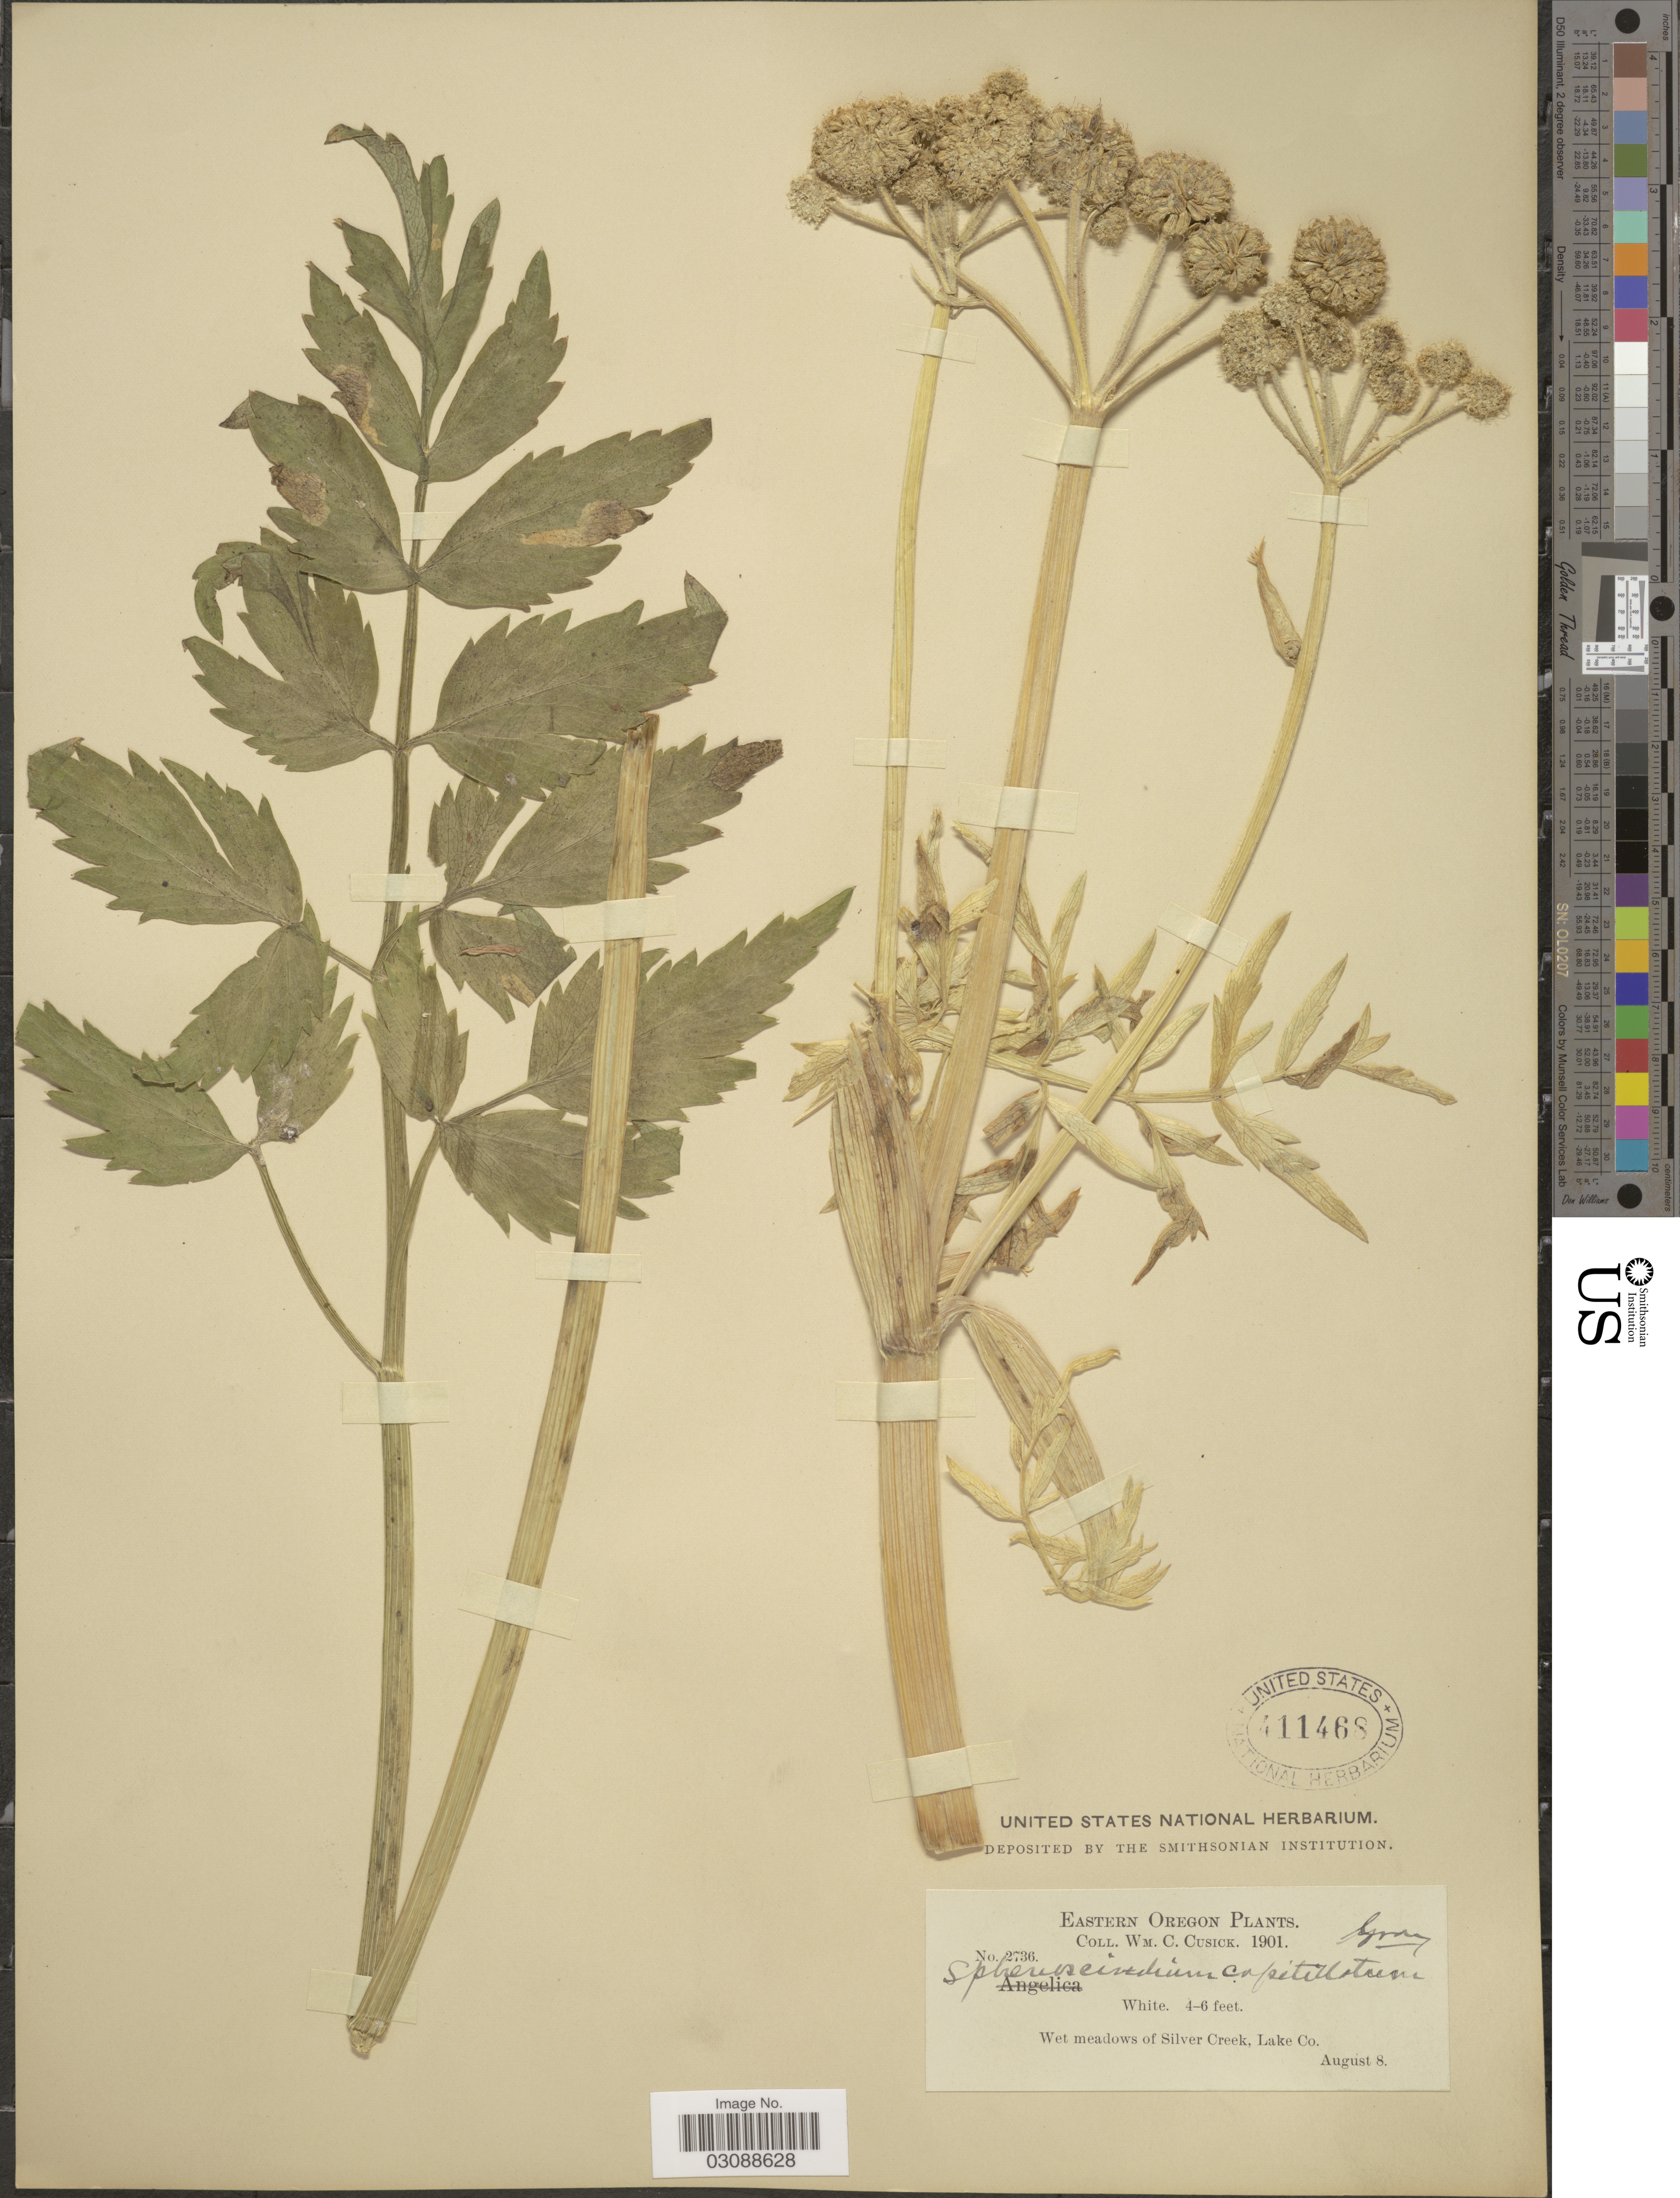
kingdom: Plantae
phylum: Tracheophyta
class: Magnoliopsida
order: Apiales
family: Apiaceae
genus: Sphenosciadium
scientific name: Sphenosciadium capitellatum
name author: A. Gray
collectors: W. C. Cusick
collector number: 2736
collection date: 1901-08-08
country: United States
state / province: Oregon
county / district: Lake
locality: Eastern Oregon. Wet meadows of Silver Creek, Lake Co.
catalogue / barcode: US 411468